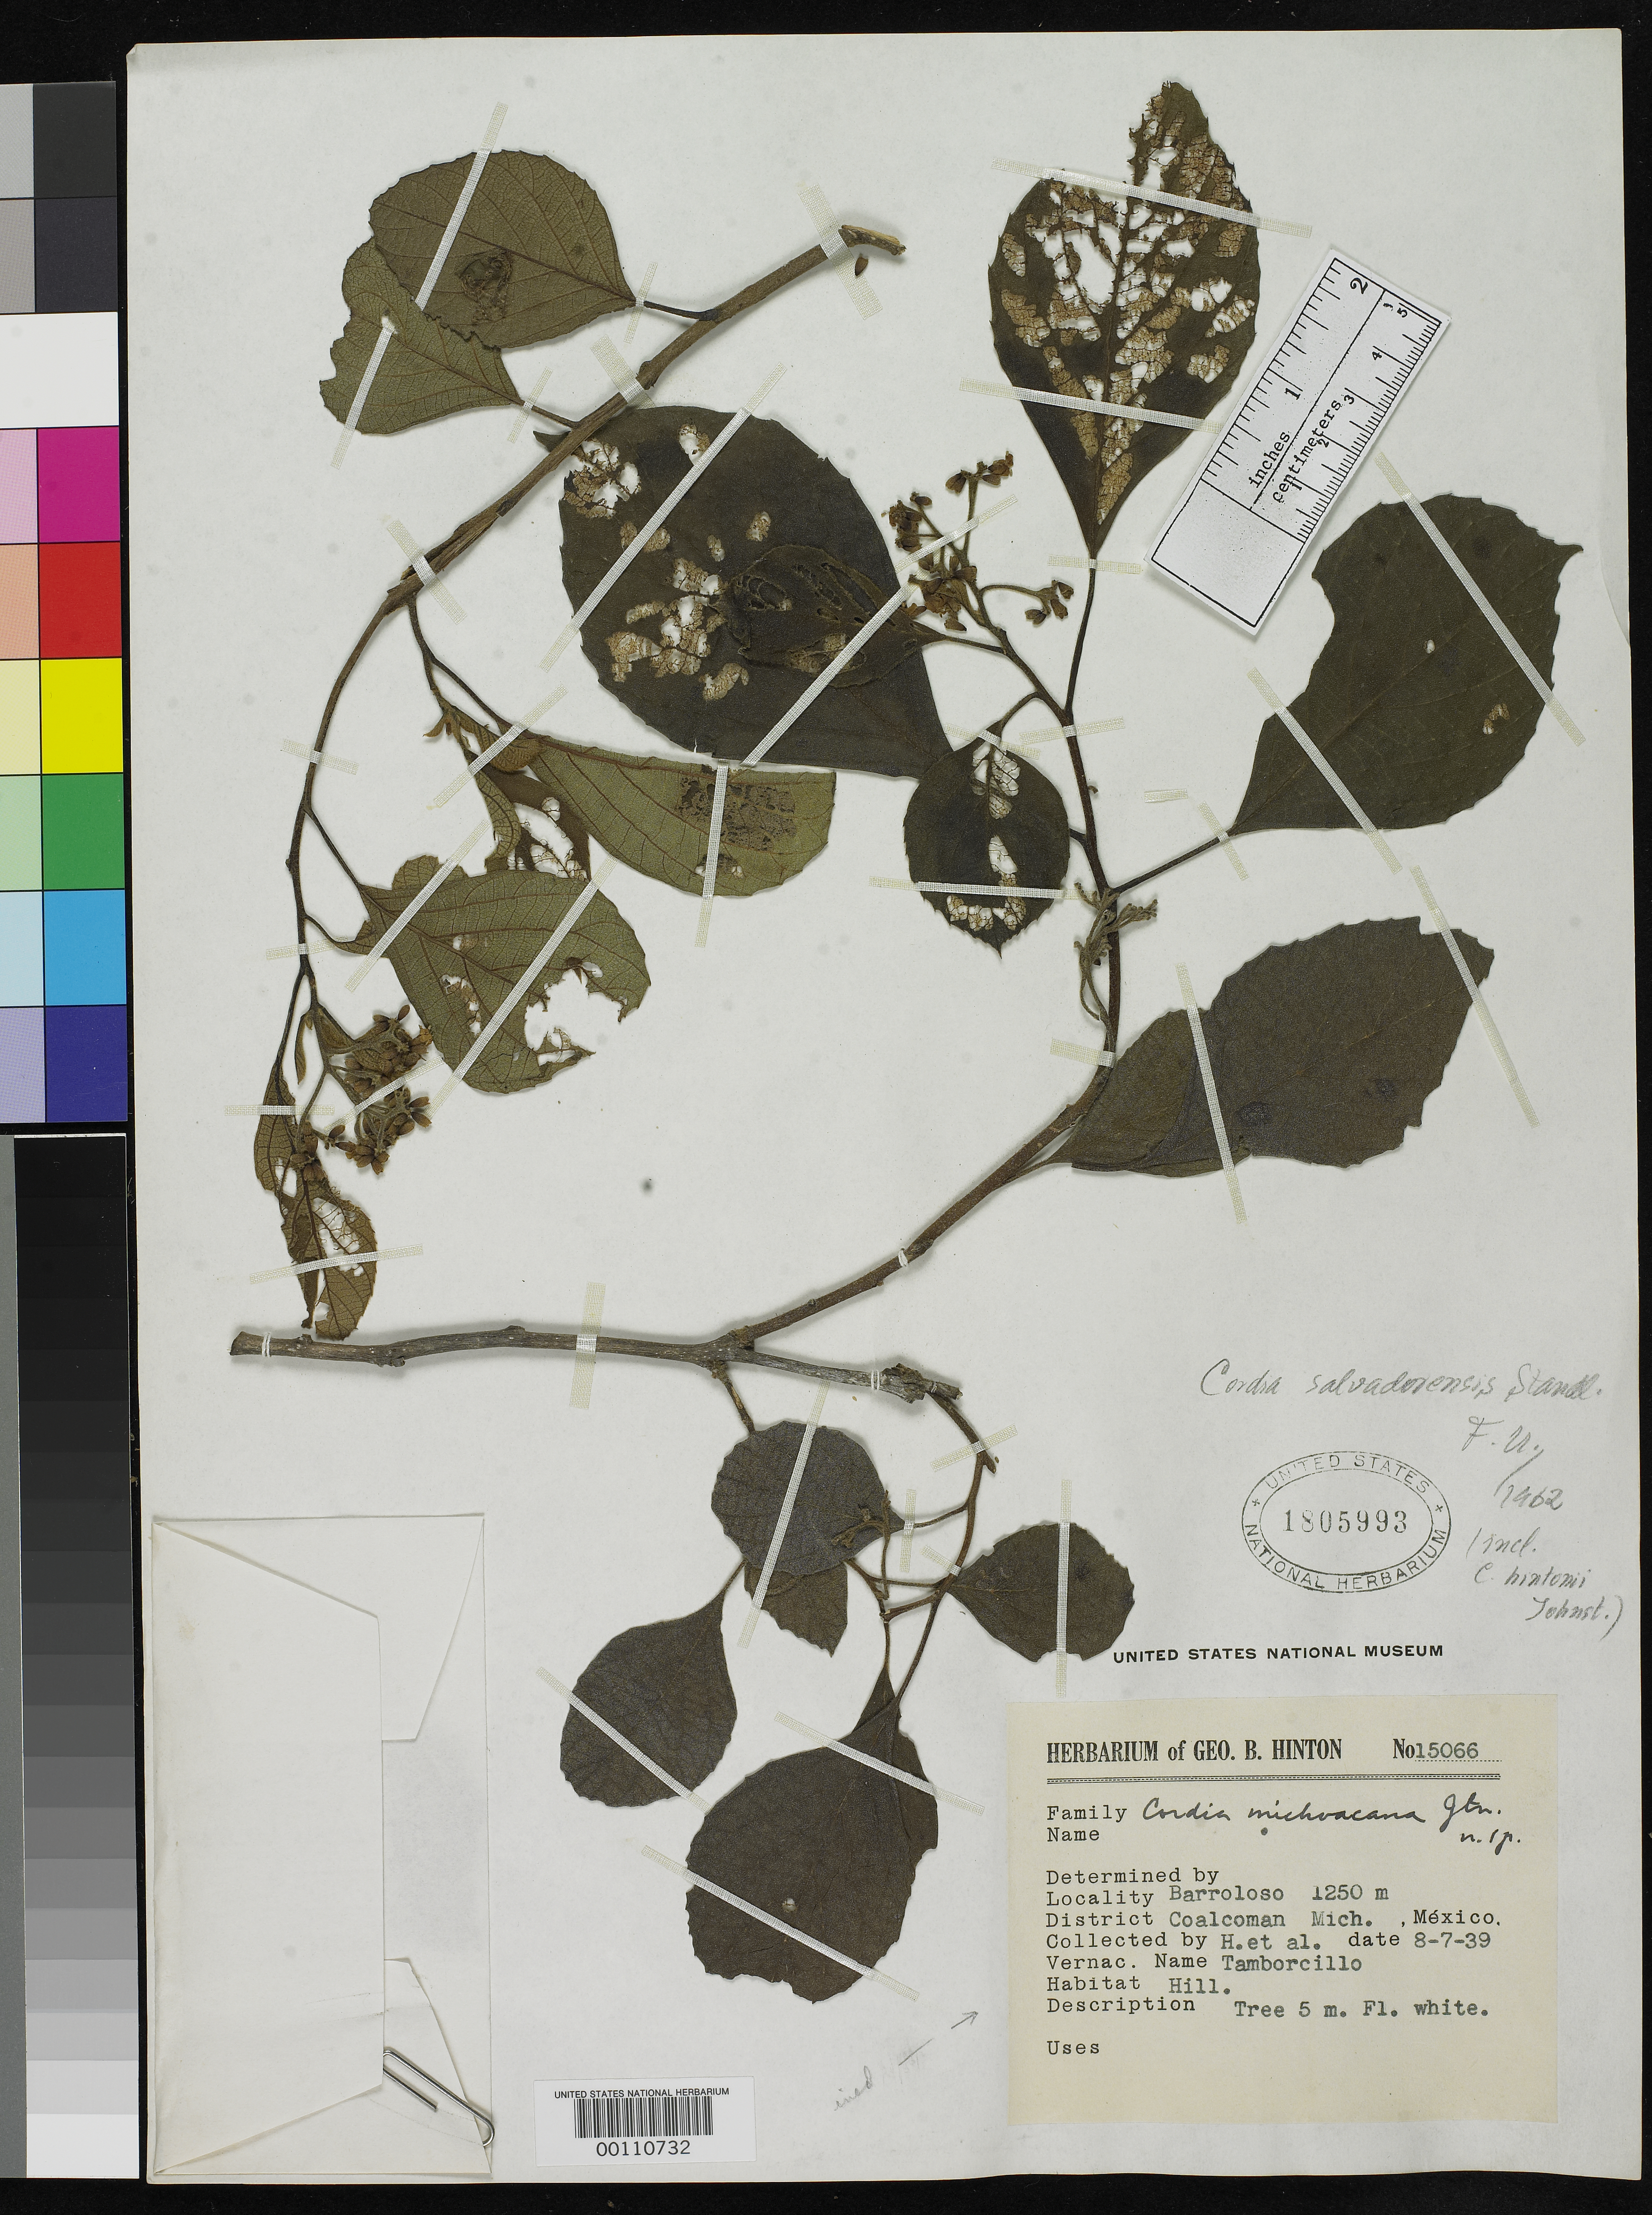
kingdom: Plantae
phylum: Tracheophyta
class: Magnoliopsida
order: Boraginales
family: Cordiaceae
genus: Cordia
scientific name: Cordia subvelutina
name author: I.M. Johnst.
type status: Isotype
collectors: G. B. Hinton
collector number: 15066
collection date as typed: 07 Aug 1939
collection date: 1939-08-07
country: Mexico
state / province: Michoacán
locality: Coalcomán, Barroloso.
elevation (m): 1250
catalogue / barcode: US 1805993